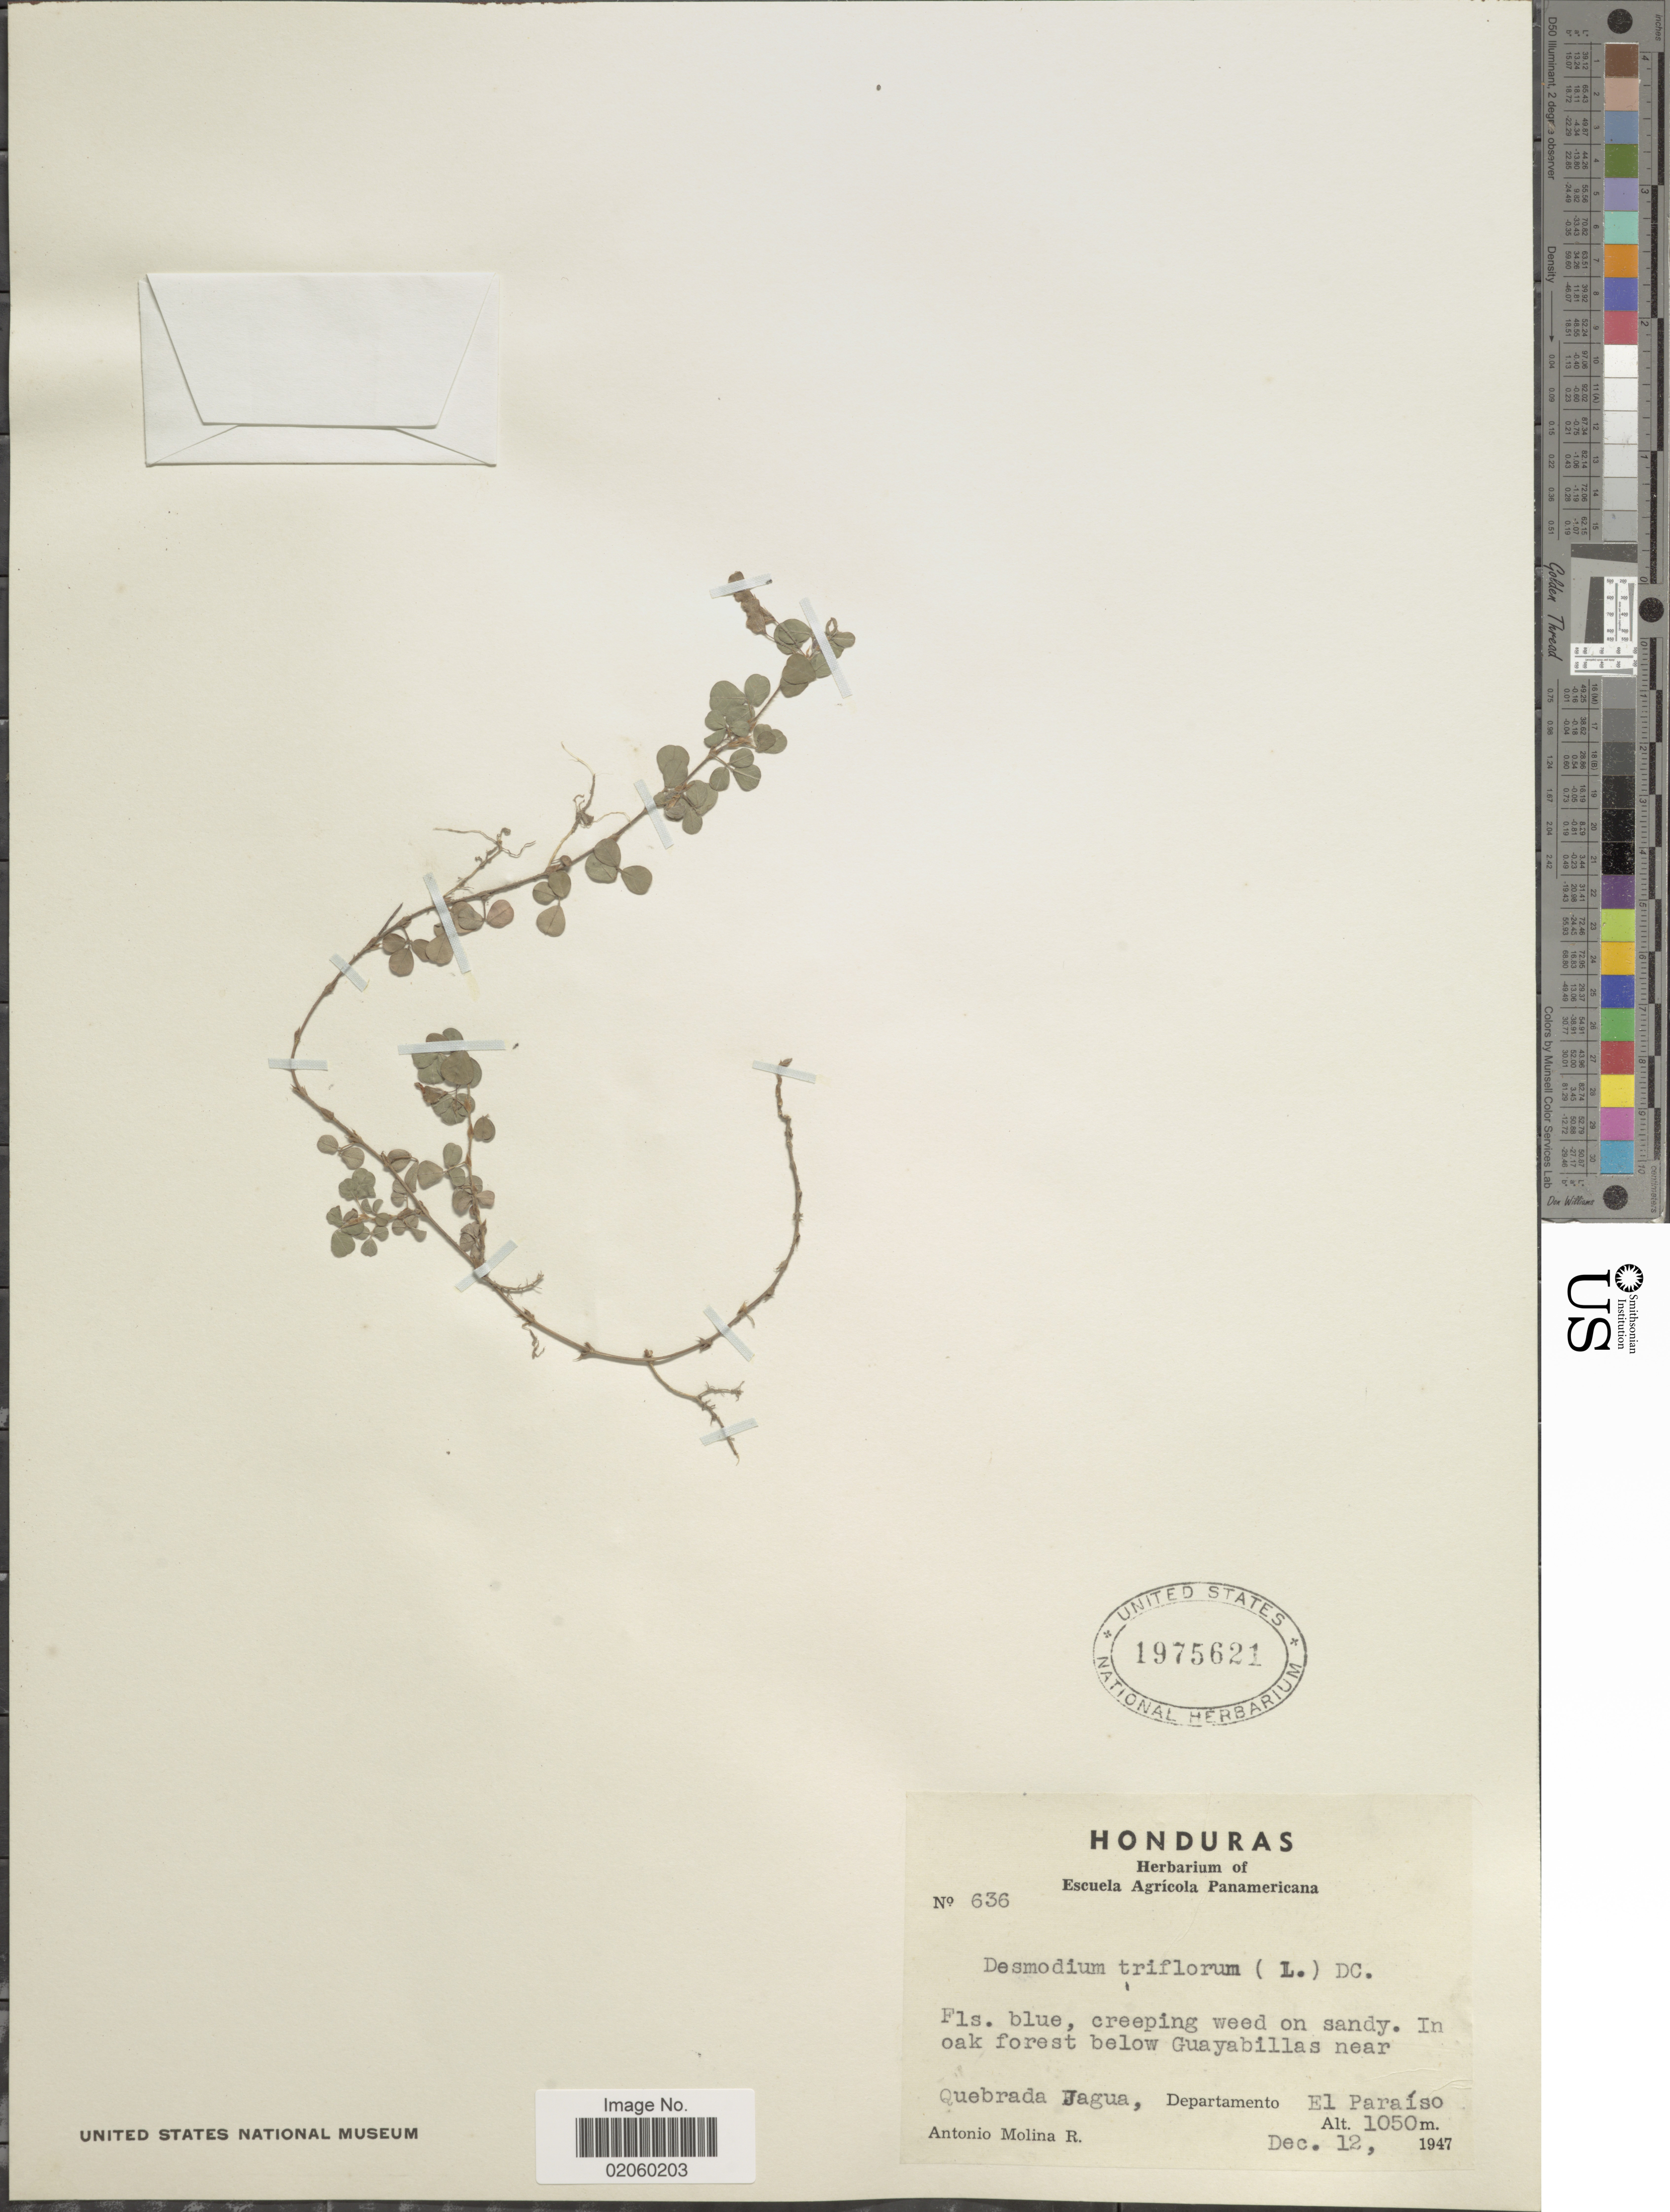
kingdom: Plantae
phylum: Tracheophyta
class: Magnoliopsida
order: Fabales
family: Fabaceae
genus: Grona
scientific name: Grona triflora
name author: (L.) H. Ohashi & K. Ohashi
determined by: Strong, Mark T., (BOT), Smithsonian Institution - National Museum of Natural History (UNITED STATES)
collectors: A. Molina R.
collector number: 636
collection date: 1947-12-12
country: Honduras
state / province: El Paraíso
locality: In oak forest below Guayabillas near Quebrada Jagua.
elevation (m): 1050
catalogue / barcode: US 1975621